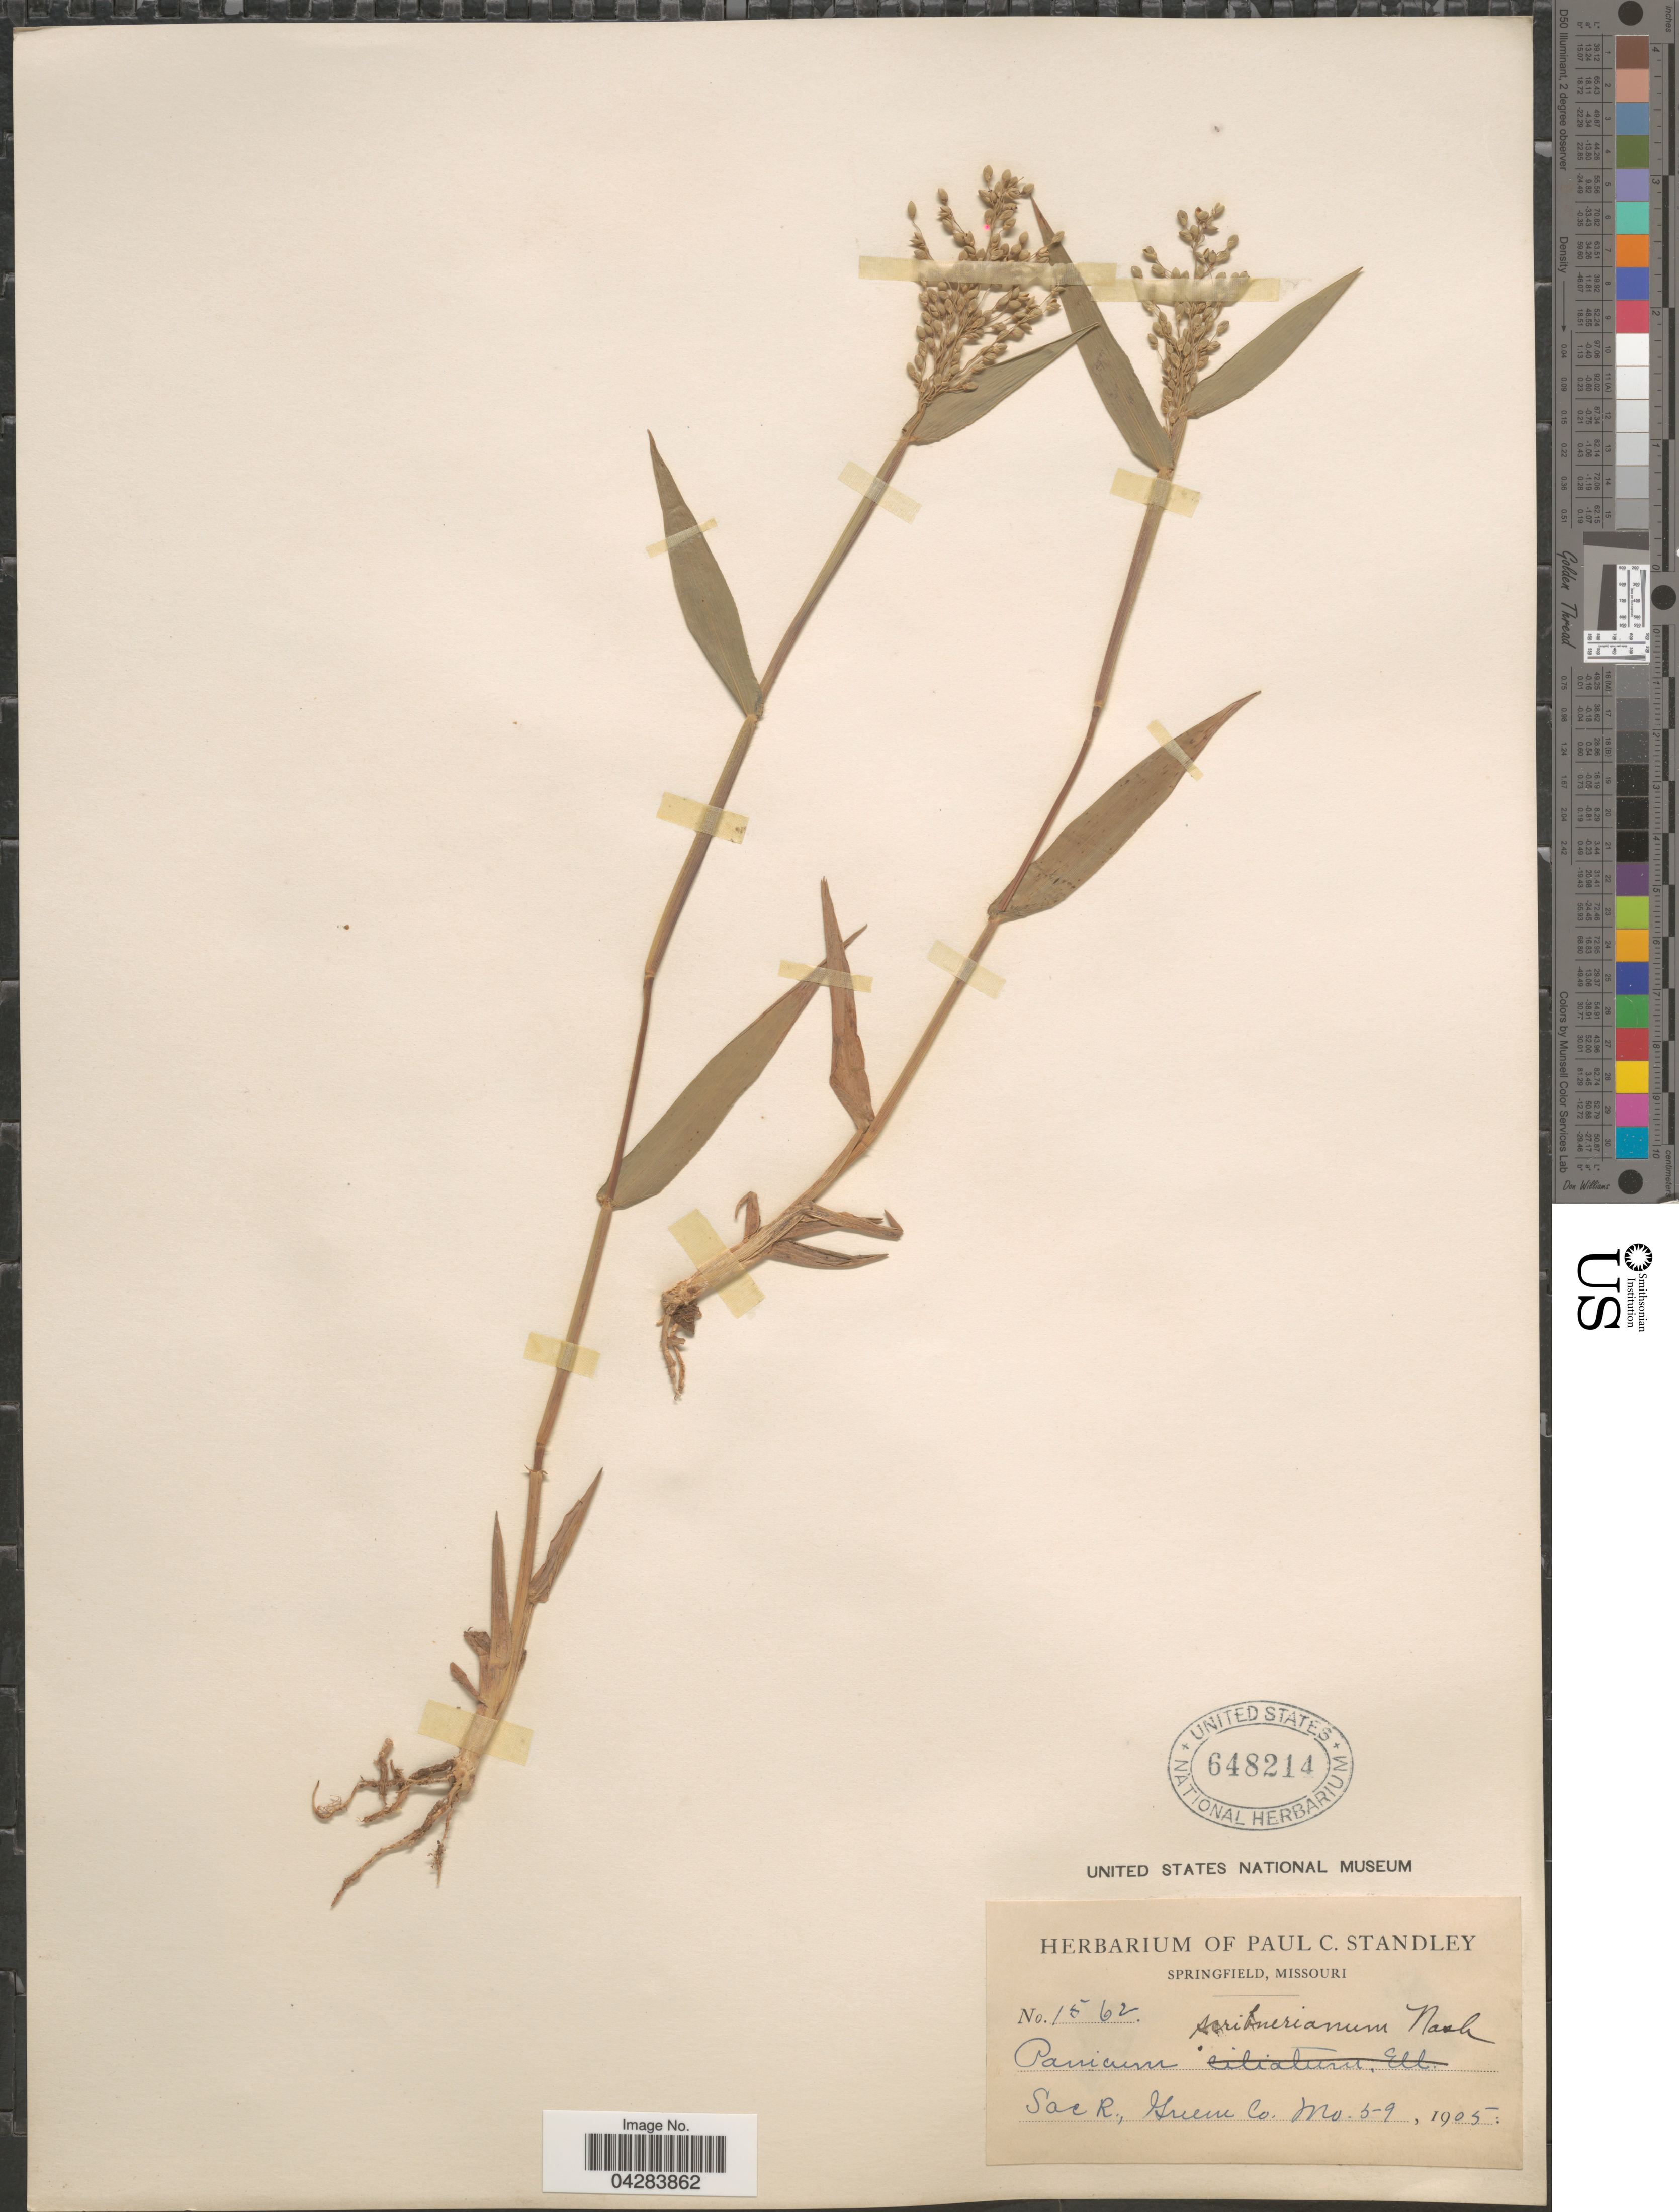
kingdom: Plantae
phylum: Tracheophyta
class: Liliopsida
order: Poales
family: Poaceae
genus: Dichanthelium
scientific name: Dichanthelium oligosanthes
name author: (Schult.) Gould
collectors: ex herb. Paul C. Standley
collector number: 1562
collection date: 1905-05-09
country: United States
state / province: Missouri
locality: Sac R., Greene Co.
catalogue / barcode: US 648214